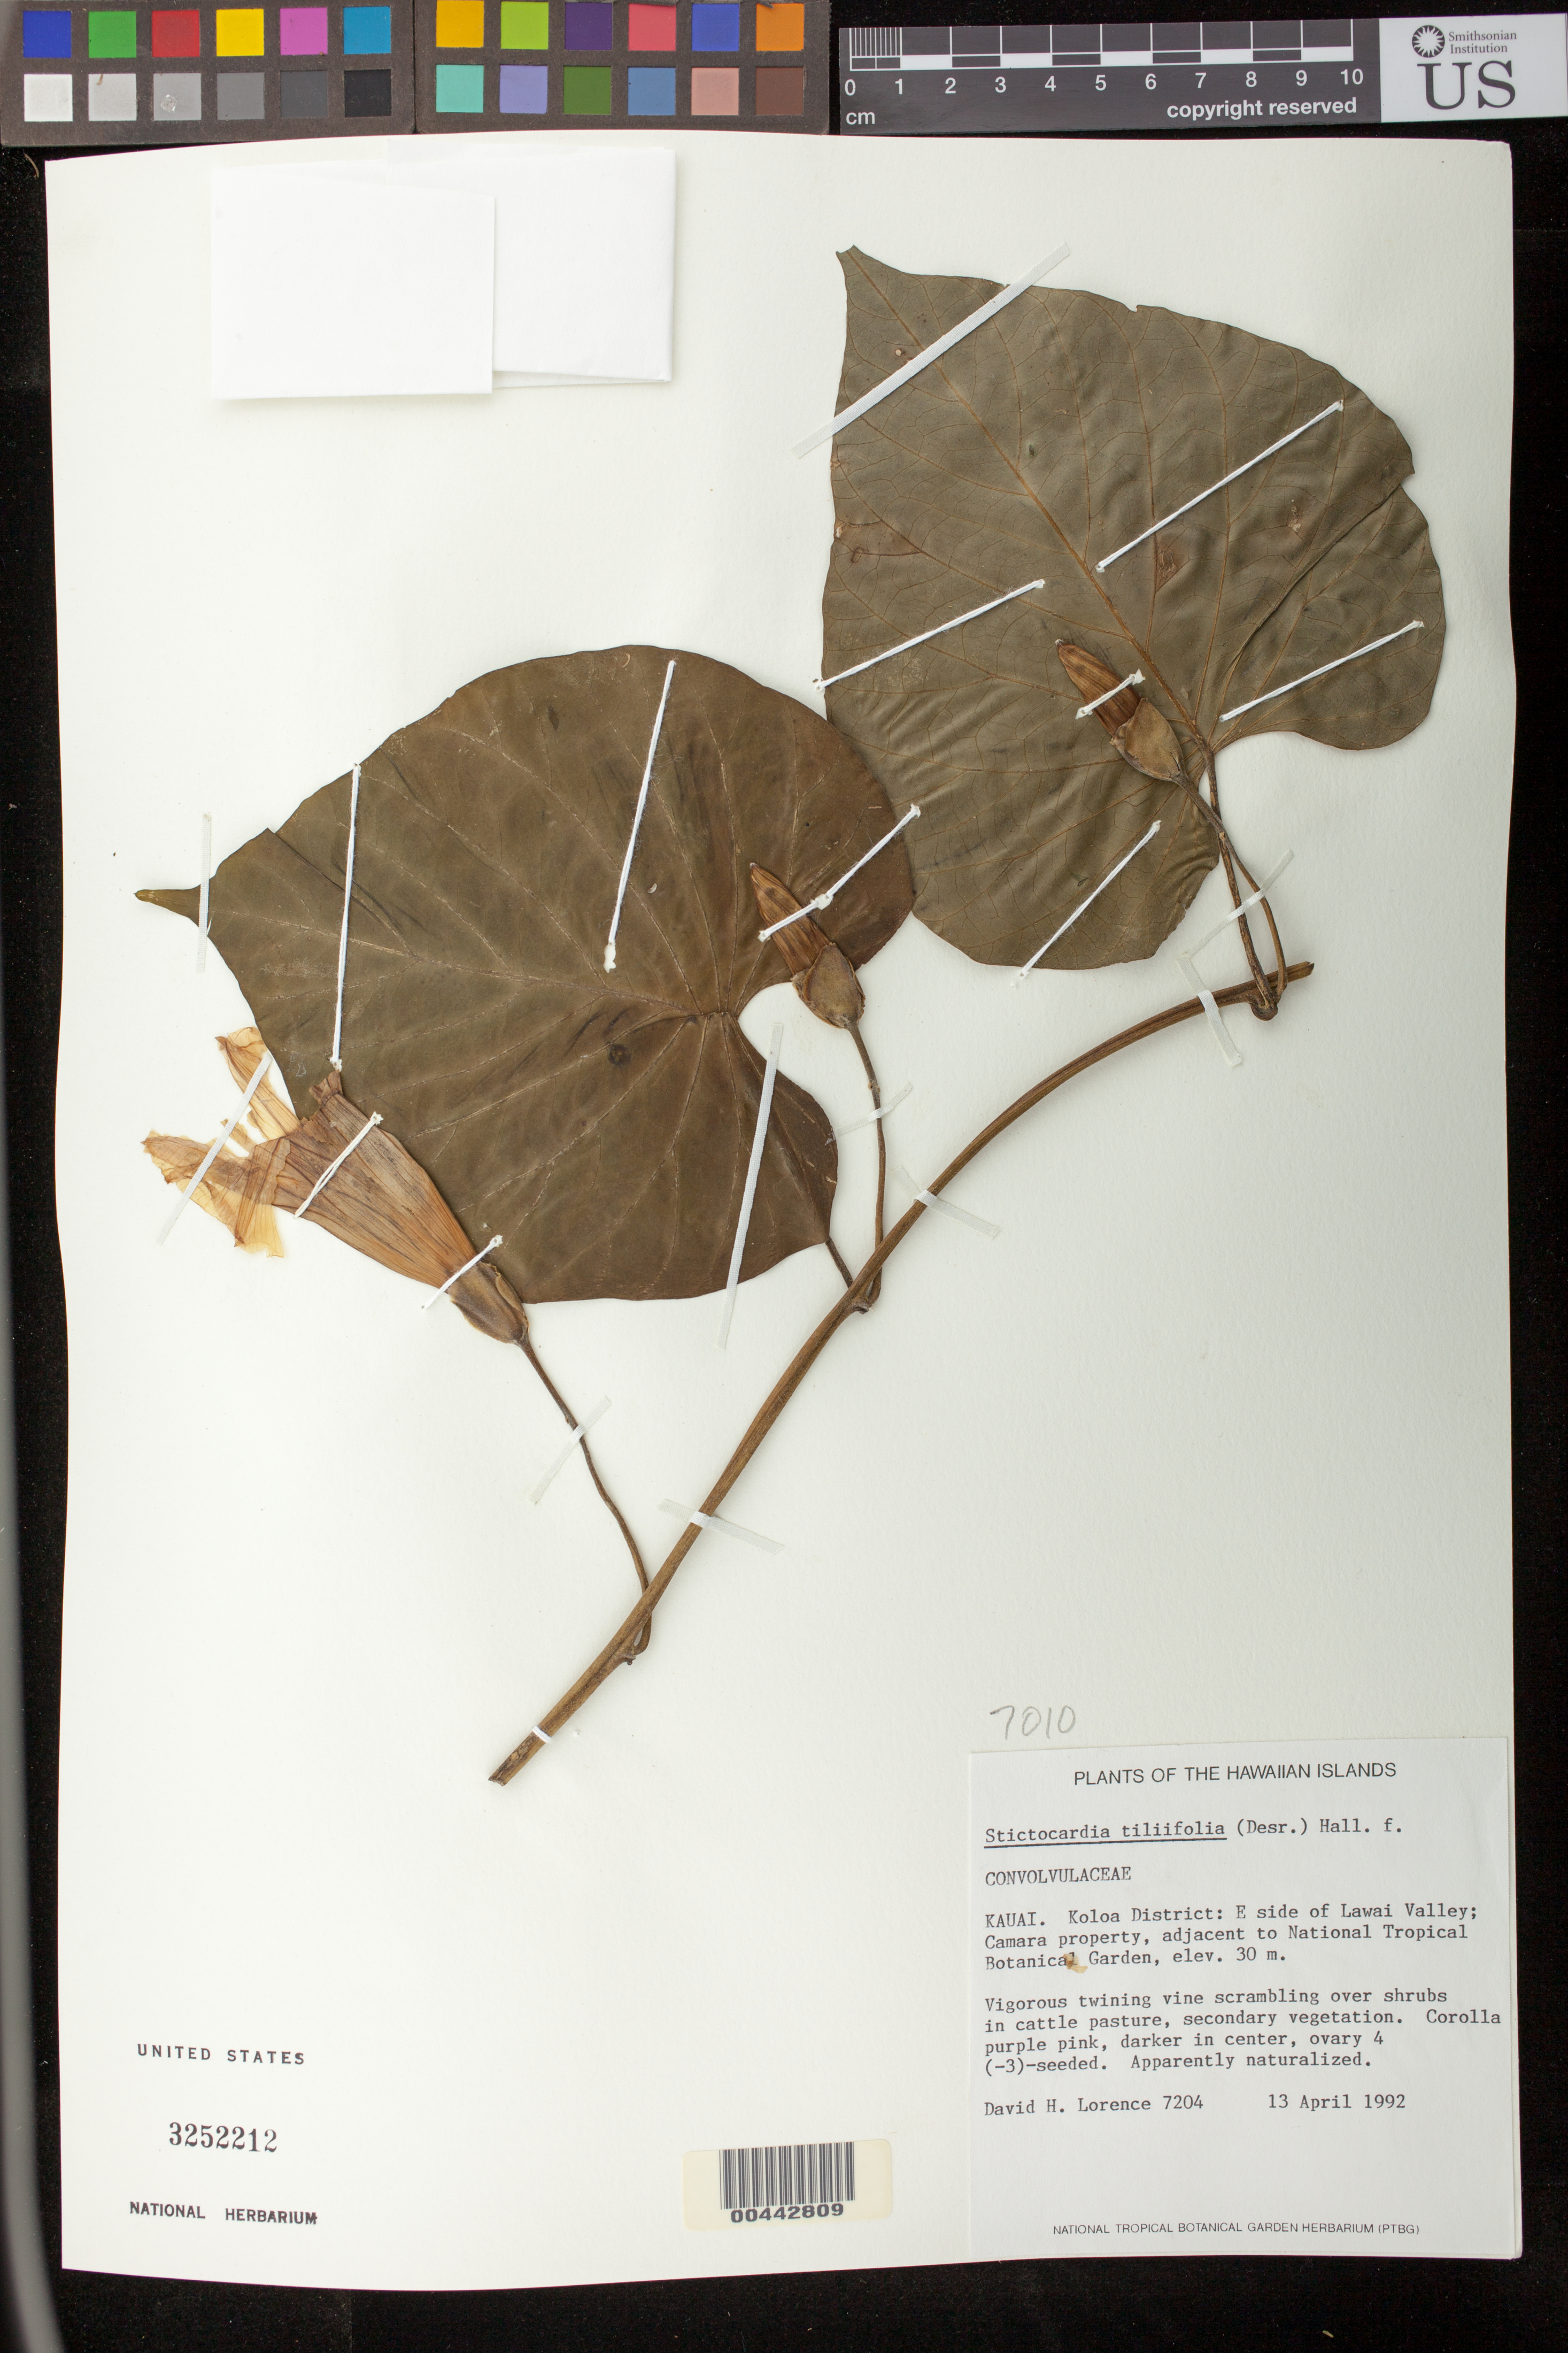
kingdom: Plantae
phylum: Tracheophyta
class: Magnoliopsida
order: Solanales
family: Convolvulaceae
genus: Stictocardia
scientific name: Stictocardia tiliifolia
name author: (Desr.) Hallier f.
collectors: D. Lorence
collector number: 7204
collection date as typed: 13 Apr 1992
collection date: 1992-04-13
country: United States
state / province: Hawaii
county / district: Kauai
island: Kaua'i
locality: Koloa District: East side of Lawai Valley; Camara property, adjacent to National Tropical Botanical Garden.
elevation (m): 30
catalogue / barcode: US 3252212